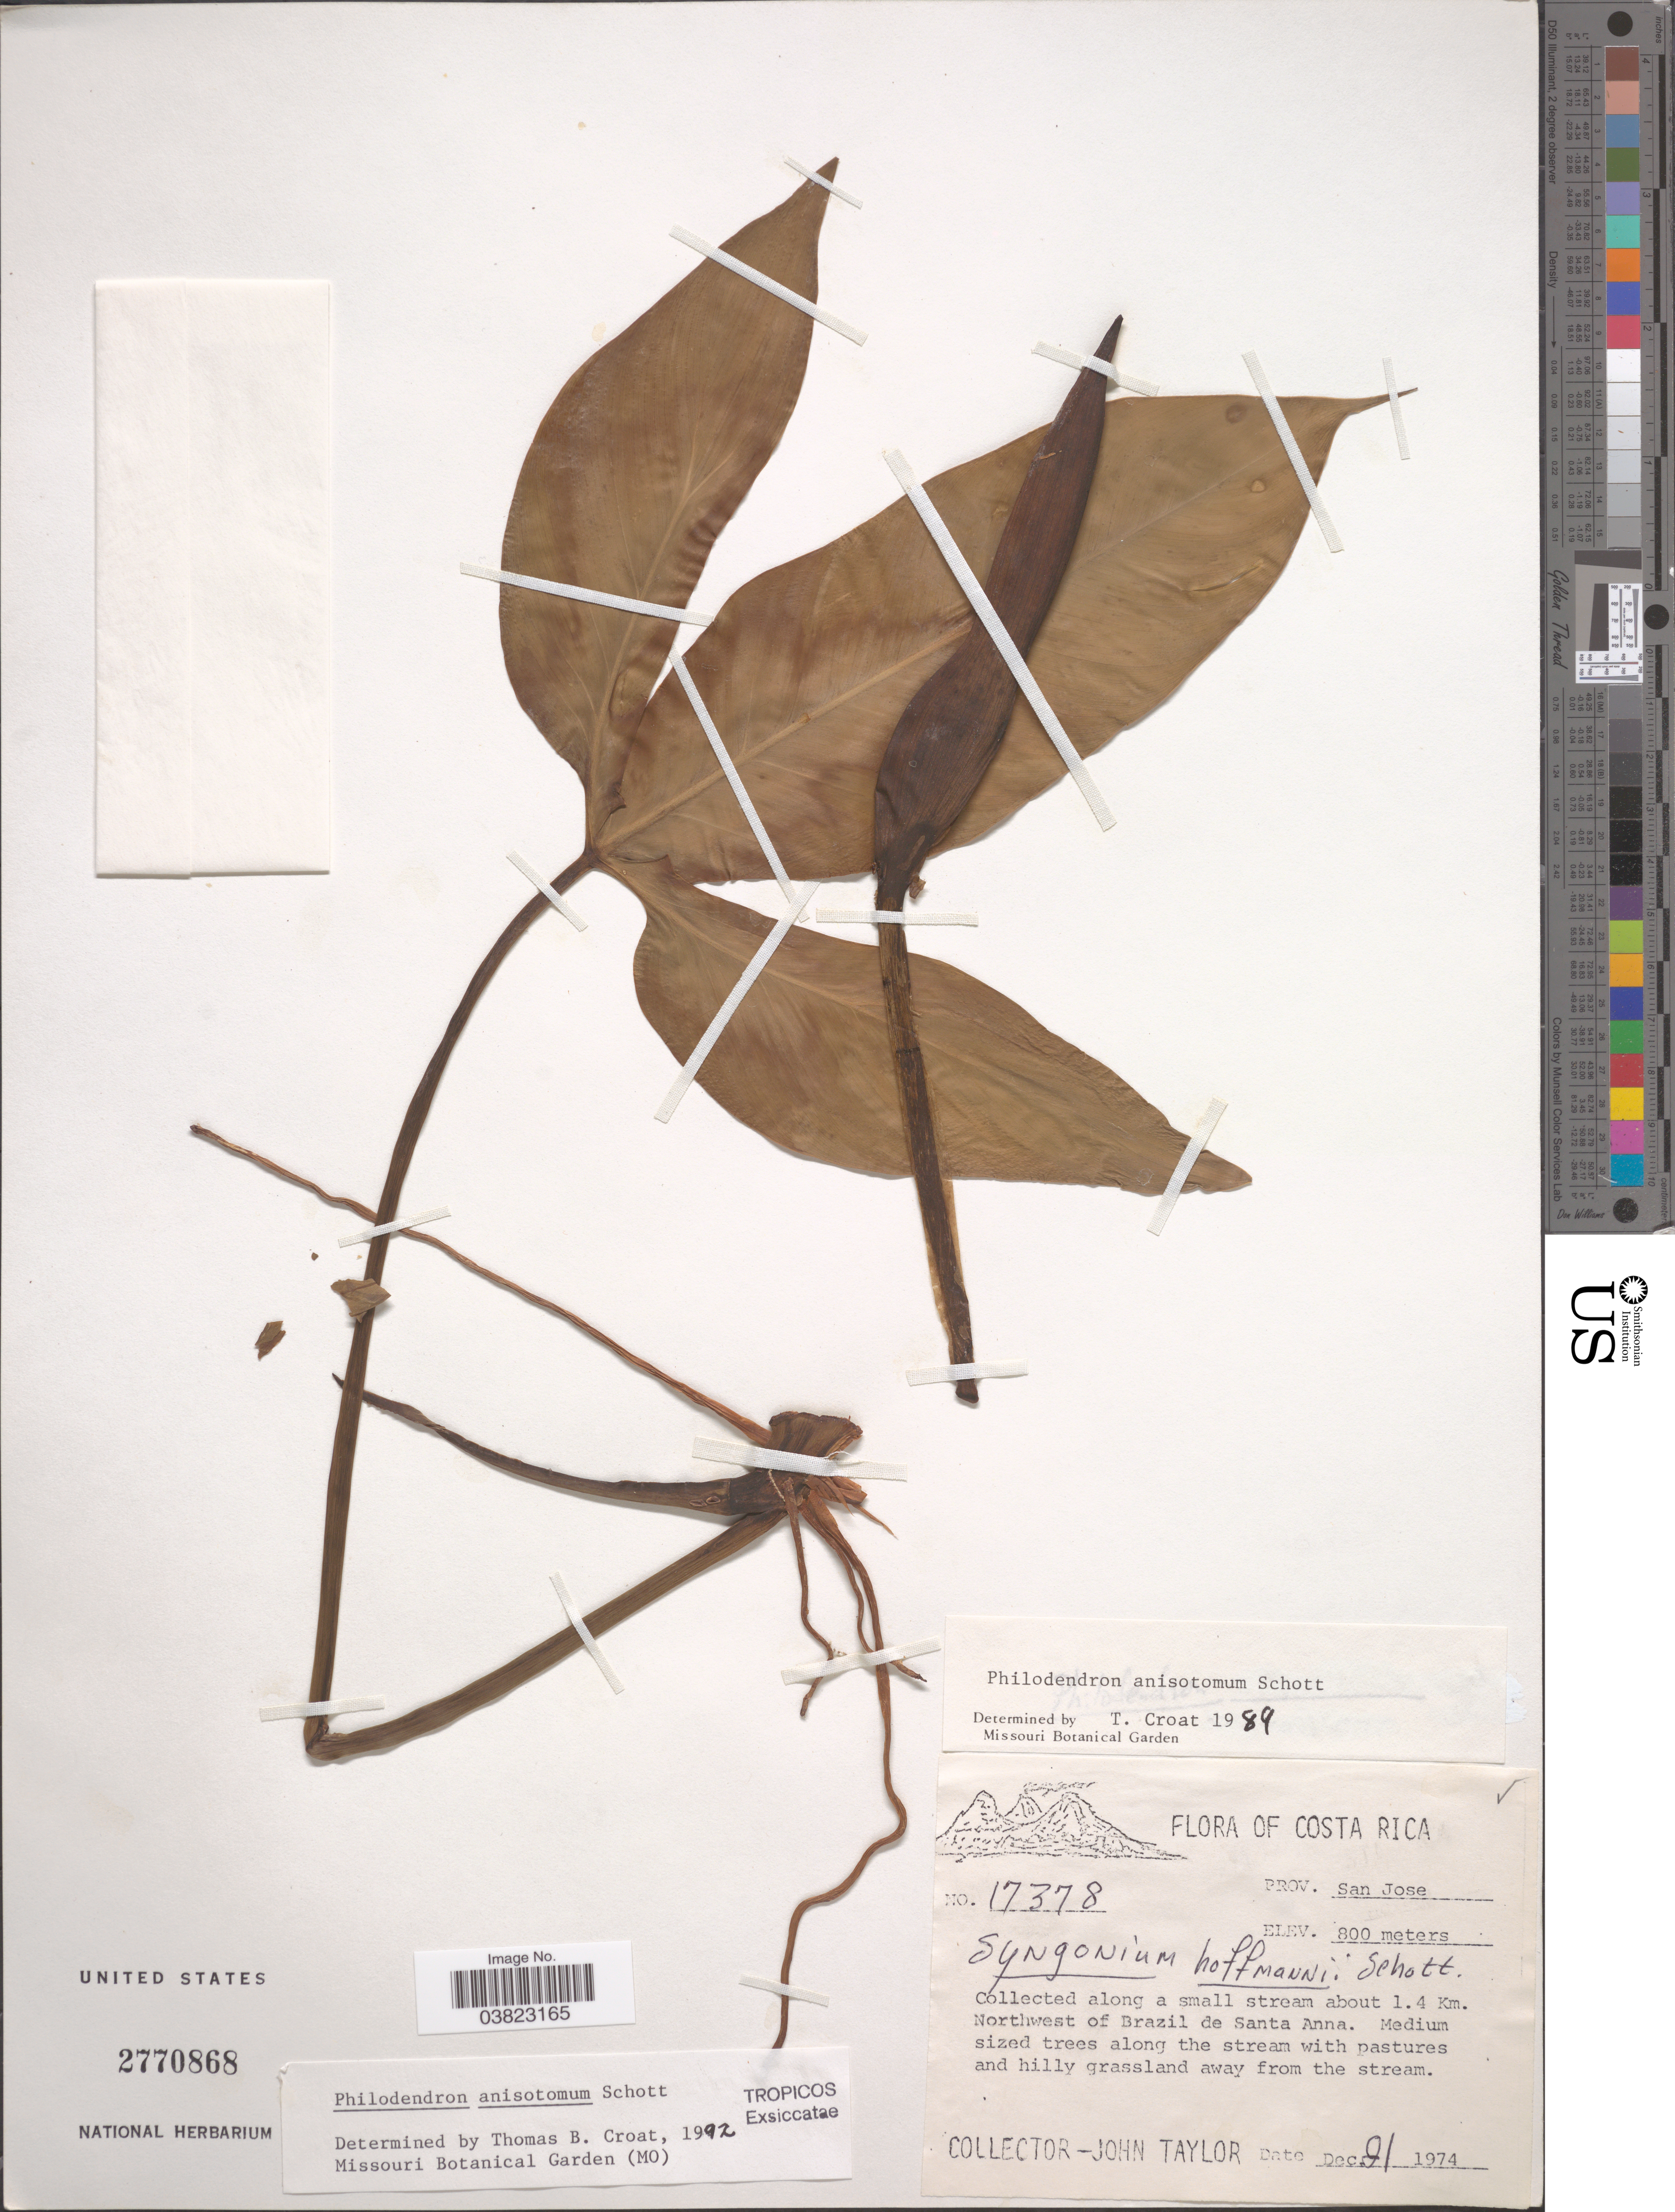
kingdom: Plantae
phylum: Tracheophyta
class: Liliopsida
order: Alismatales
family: Araceae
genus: Philodendron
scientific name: Philodendron anisotomum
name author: Schott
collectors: J. Taylor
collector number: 17378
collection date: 1974-12-21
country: Costa Rica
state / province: San José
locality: Along a small stream about 1.4 Km. Northwest of Brazil de Santa Anna.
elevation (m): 800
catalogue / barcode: US 2770868